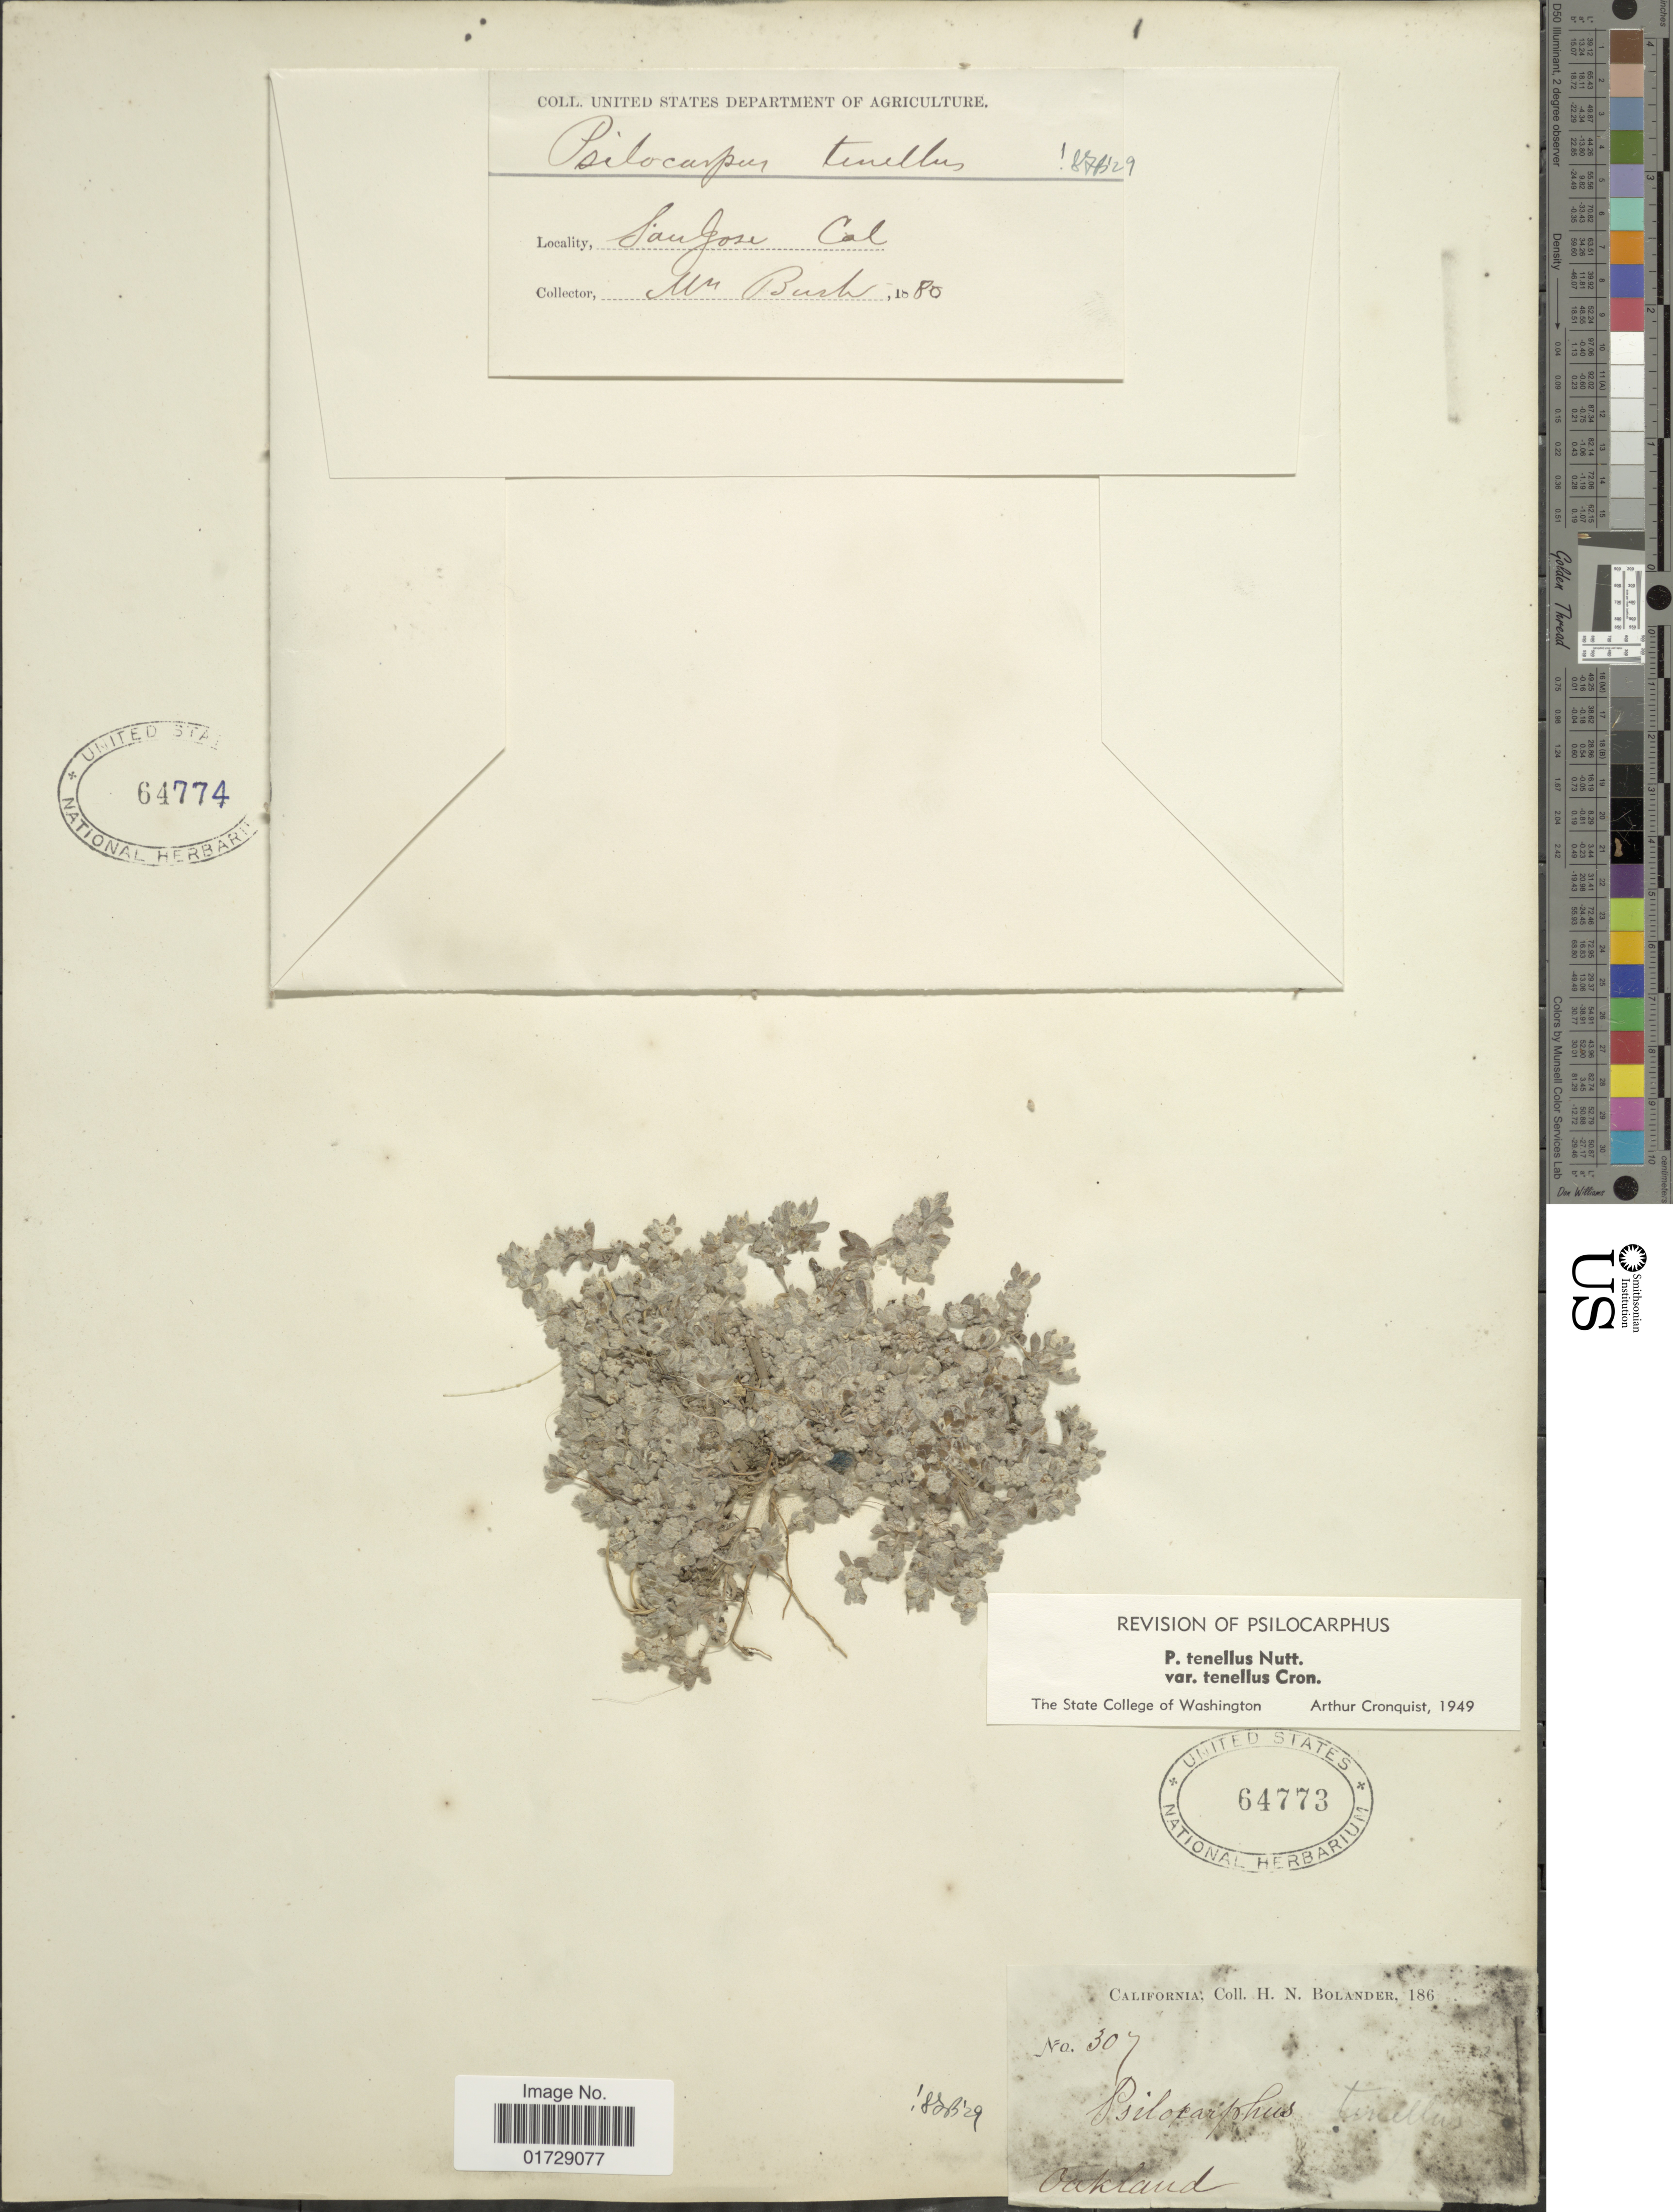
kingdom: Plantae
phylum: Tracheophyta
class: Magnoliopsida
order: Asterales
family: Asteraceae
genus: Psilocarphus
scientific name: Psilocarphus tenellus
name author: Nutt.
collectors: -- Bush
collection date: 1880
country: United States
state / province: California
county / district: Santa Clara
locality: San Jose, Cal.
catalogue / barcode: US 64774-2